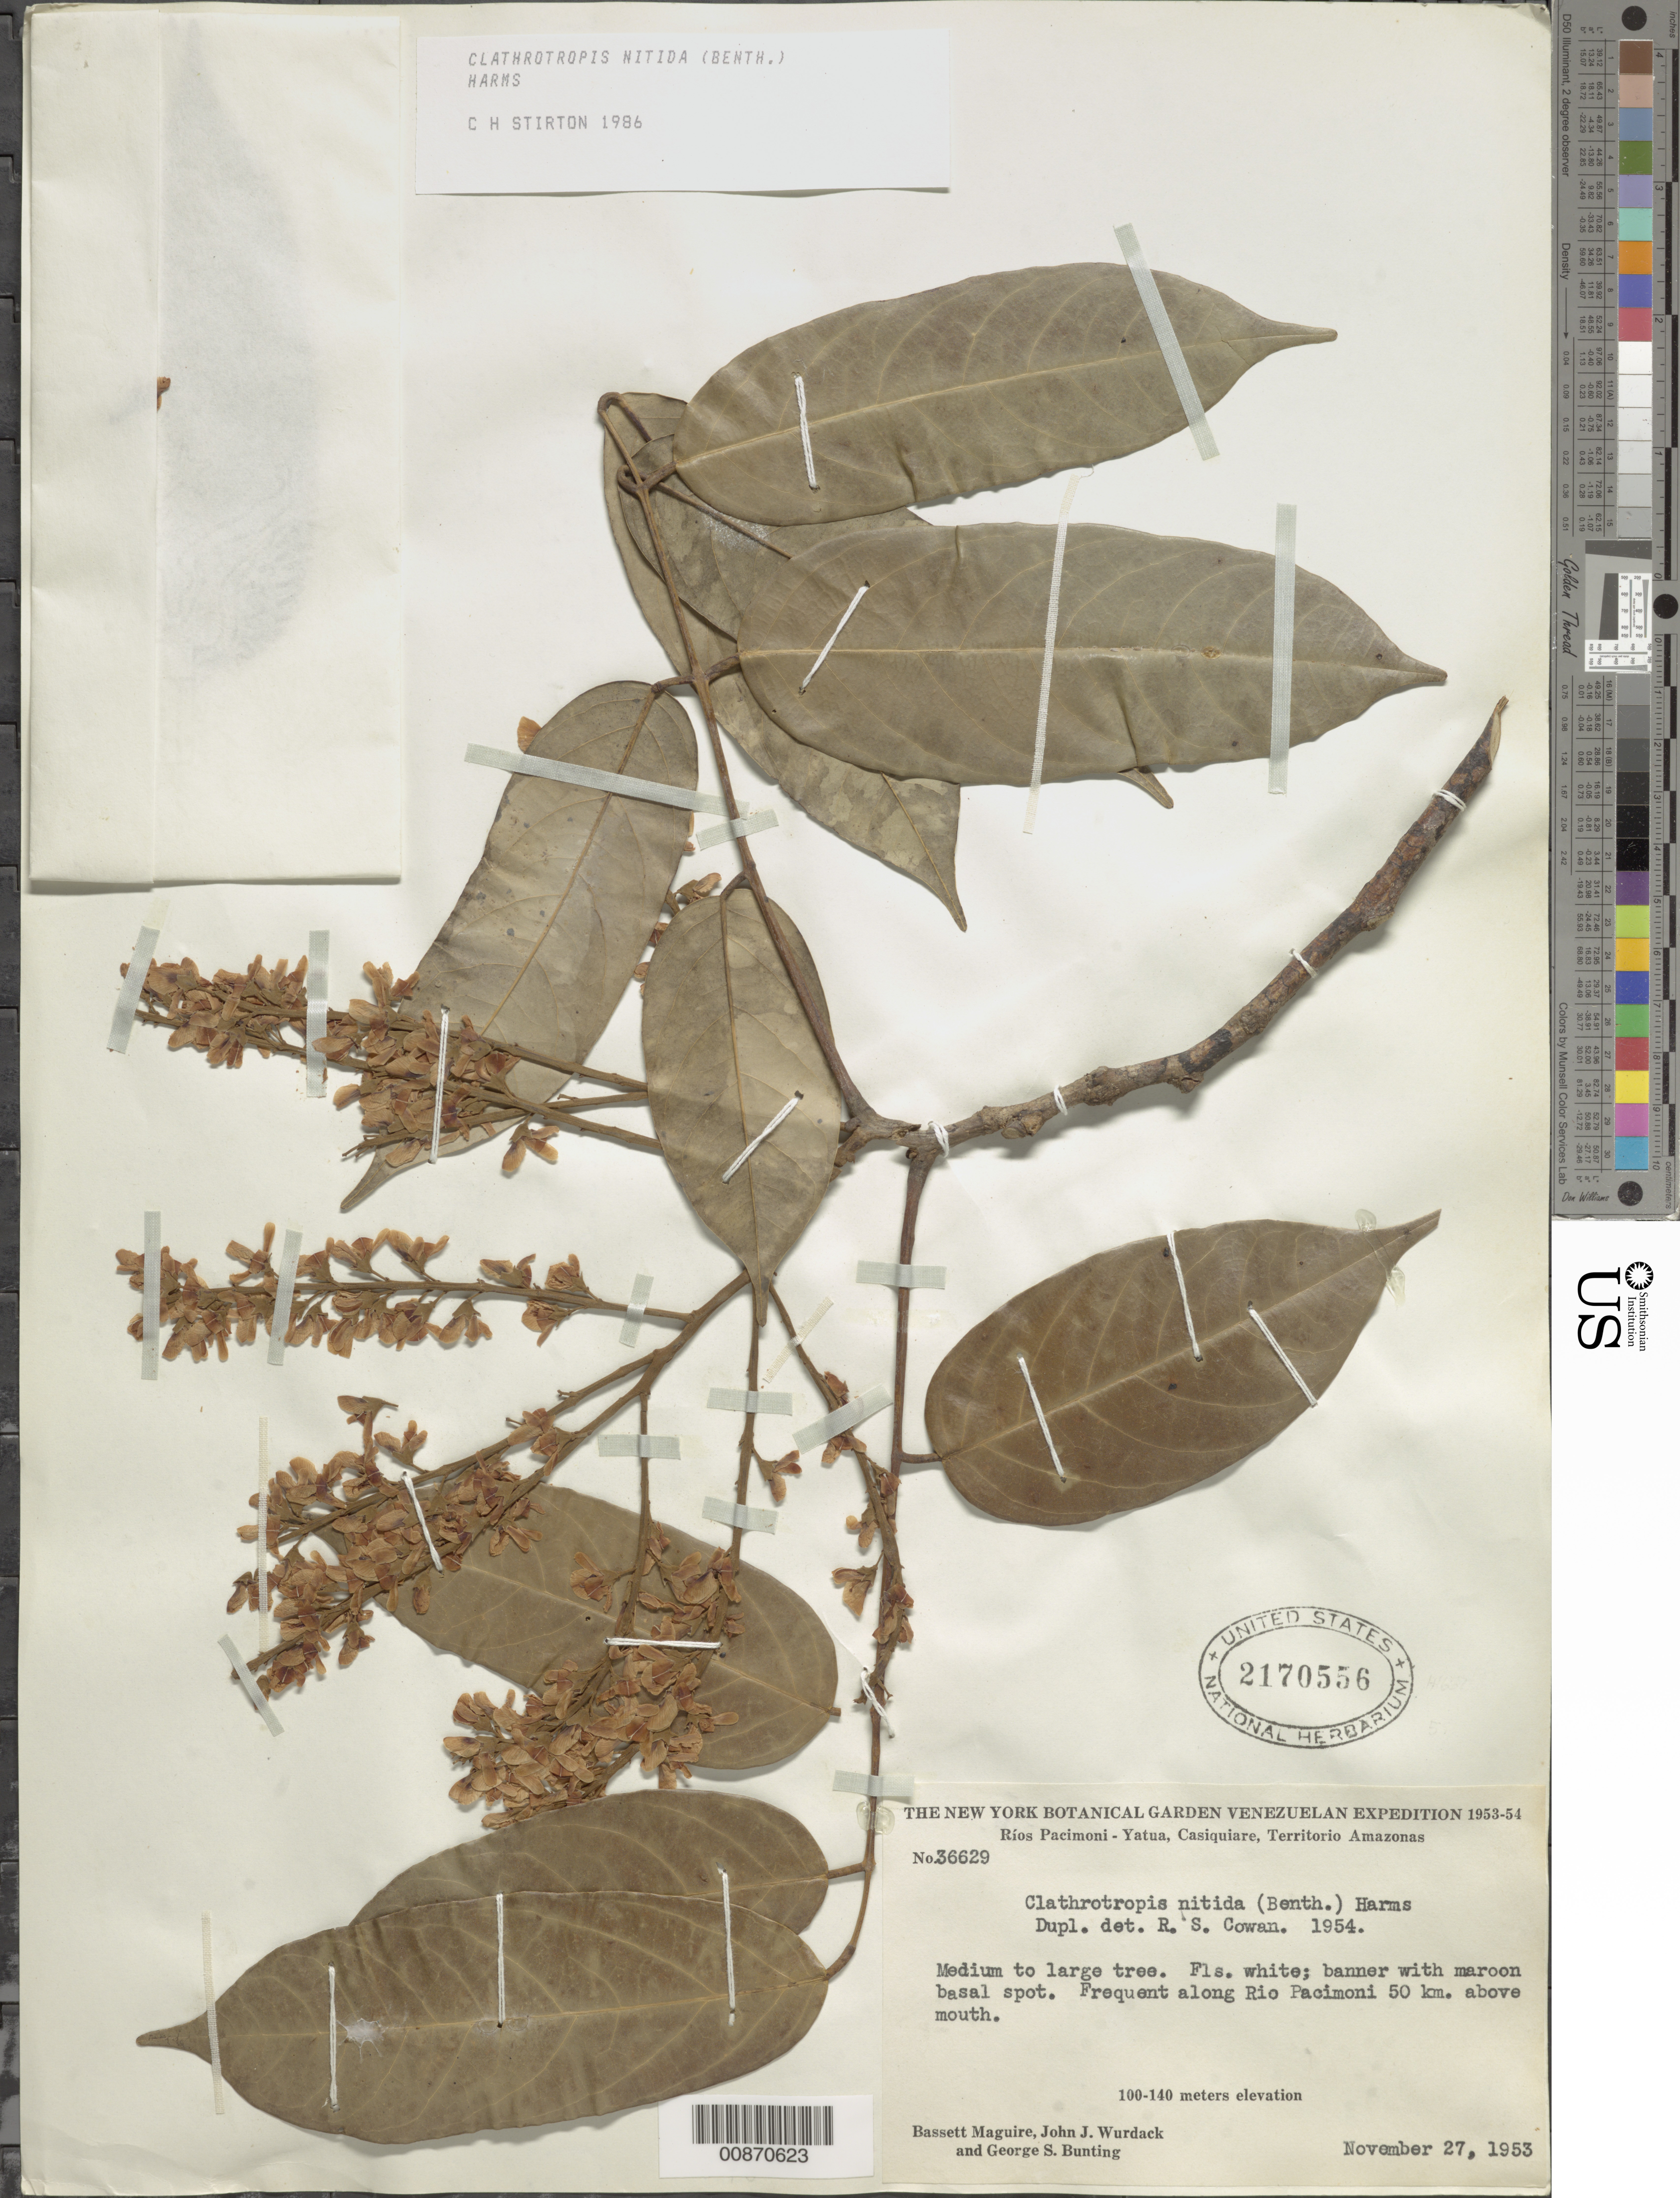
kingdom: Plantae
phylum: Tracheophyta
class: Magnoliopsida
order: Fabales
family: Fabaceae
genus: Clathrotropis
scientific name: Clathrotropis nitida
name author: Harms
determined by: Stirton, Charles H.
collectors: B. Maguire, J. J. Wurdack & G. S. Bunting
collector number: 36629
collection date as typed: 27-Nov-53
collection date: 1953-11-27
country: Venezuela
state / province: Amazonas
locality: Río Pacimoni, 50 km above mouth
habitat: Along river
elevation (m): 100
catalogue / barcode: US 2170556